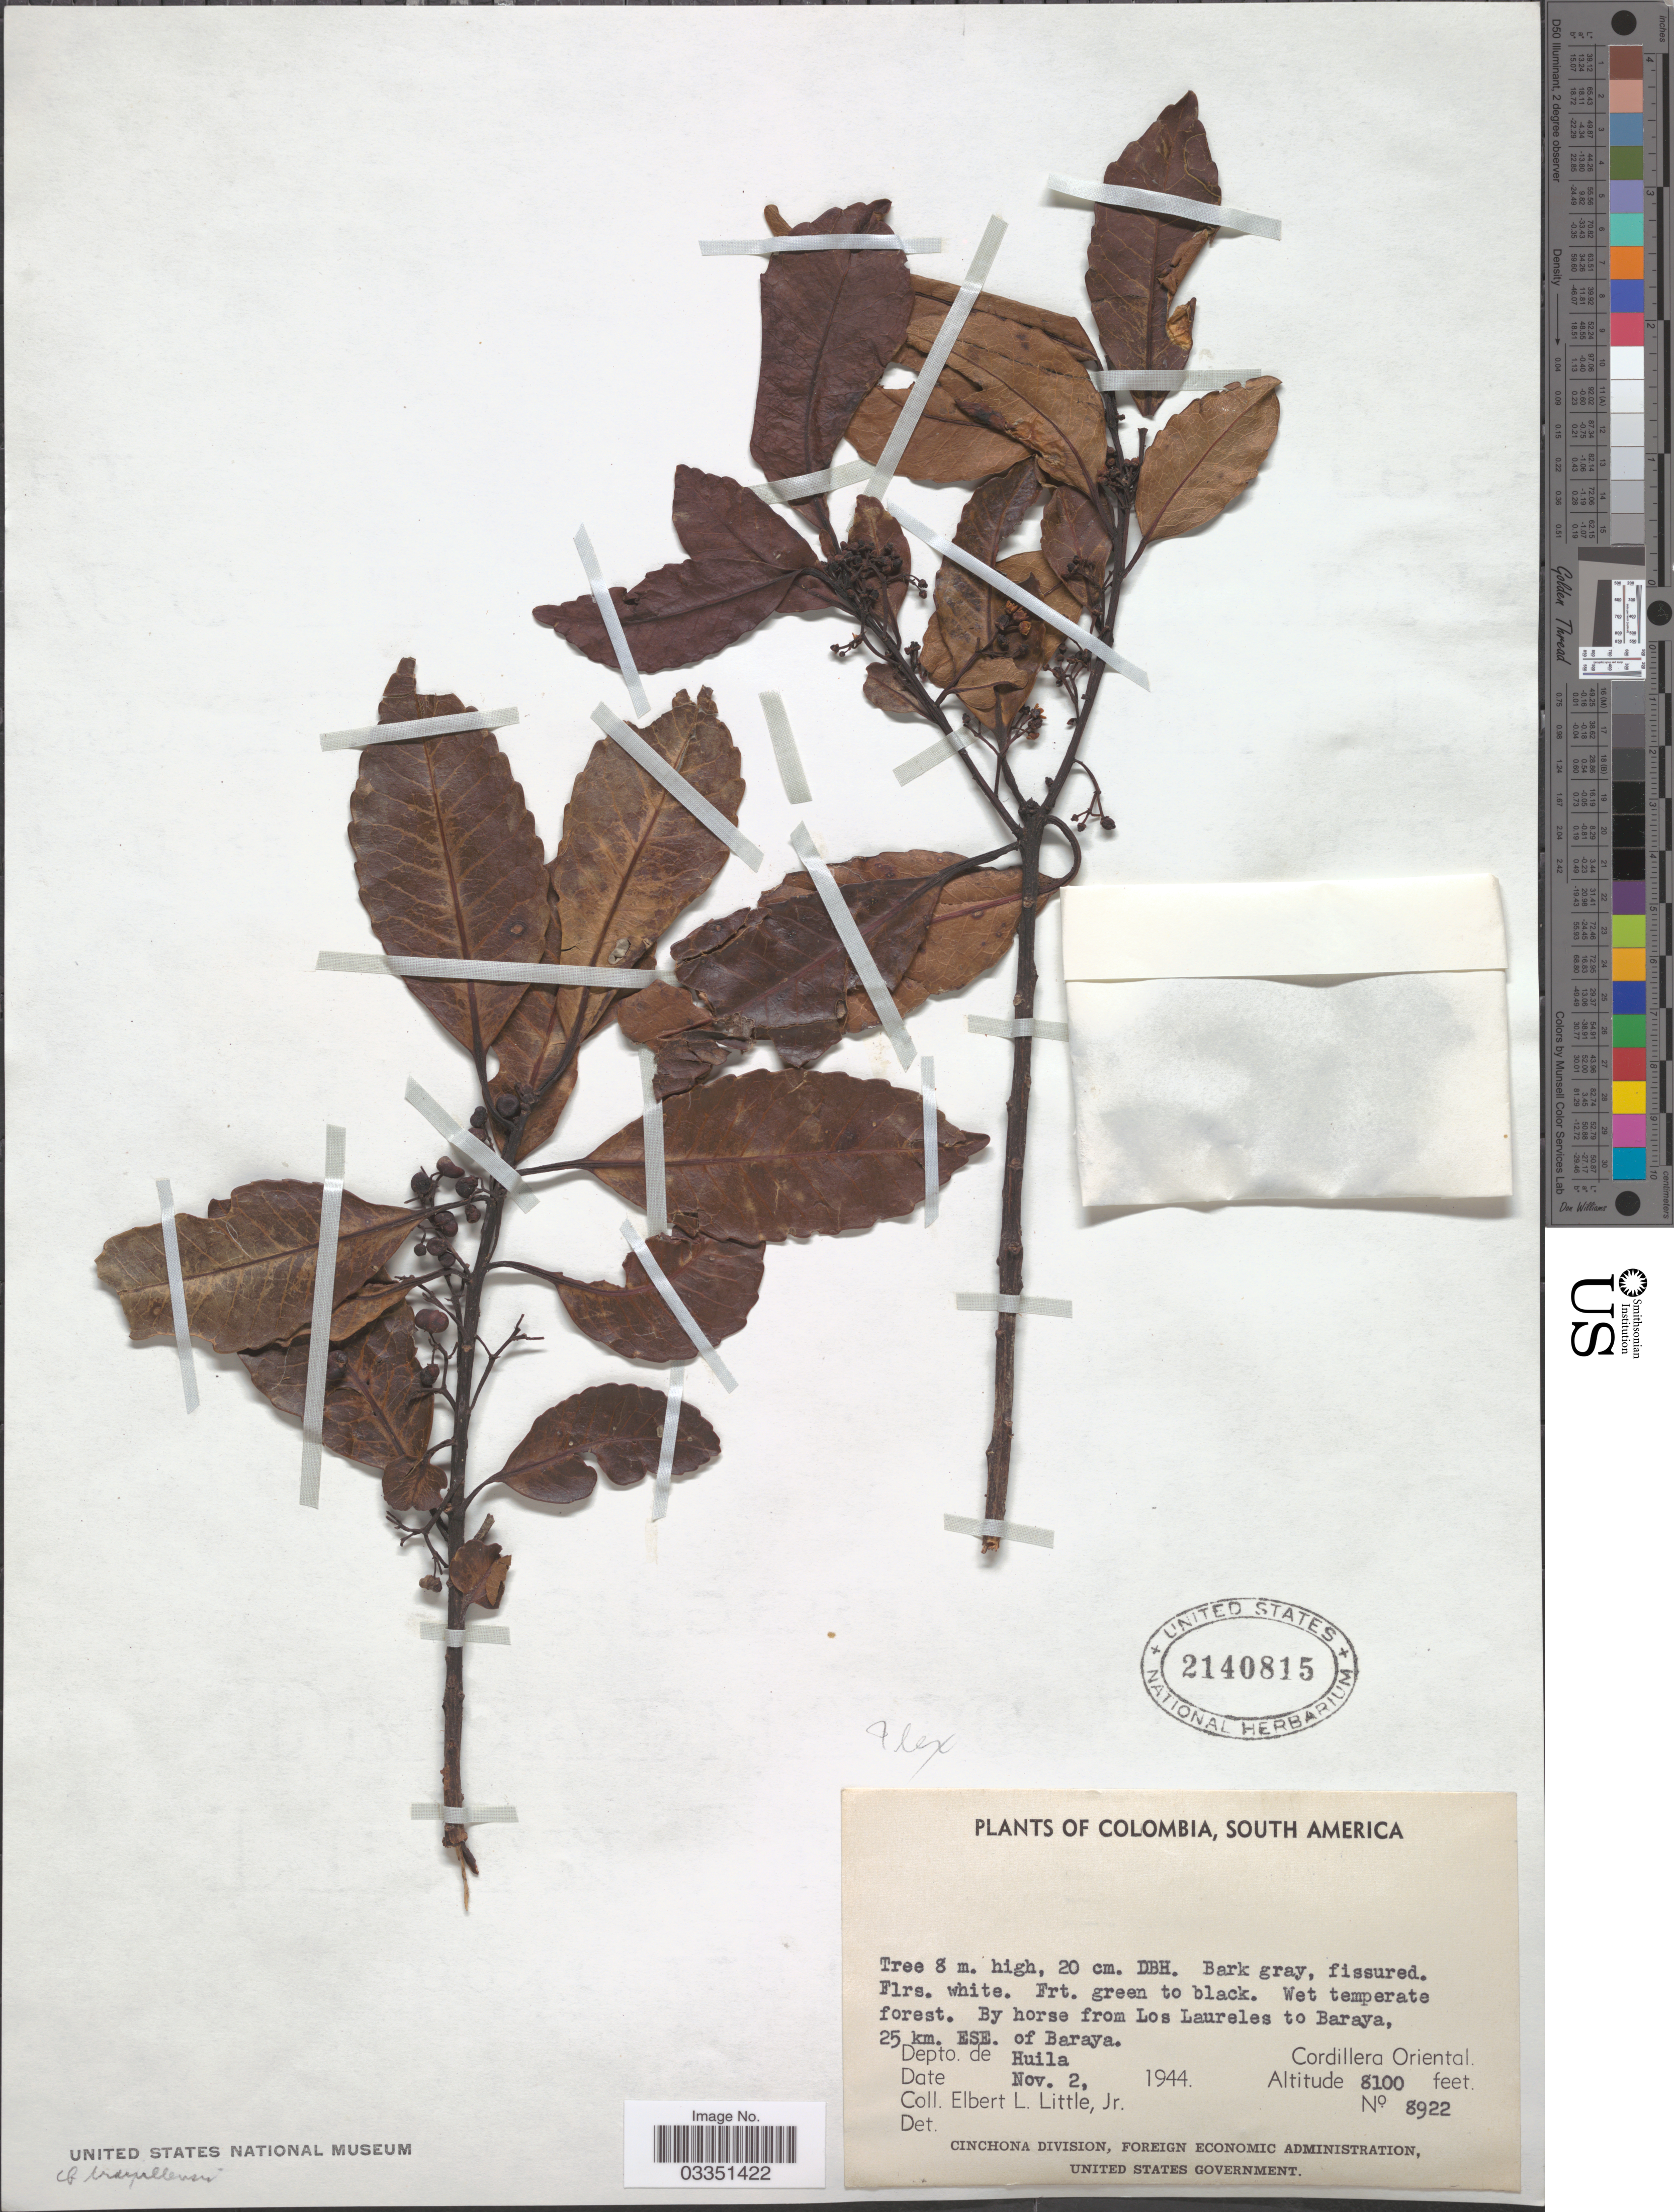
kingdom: Plantae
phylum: Tracheophyta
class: Magnoliopsida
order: Aquifoliales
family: Aquifoliaceae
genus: Ilex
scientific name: Ilex sp.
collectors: E. L. Little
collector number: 8922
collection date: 1944-11-02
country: Colombia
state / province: Huila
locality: By horse from Los Laureles to Baraya, 25 km. ESE. of Baraya. Depto. de Huila. Cordillera Oriental.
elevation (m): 2469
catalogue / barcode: US 2140815